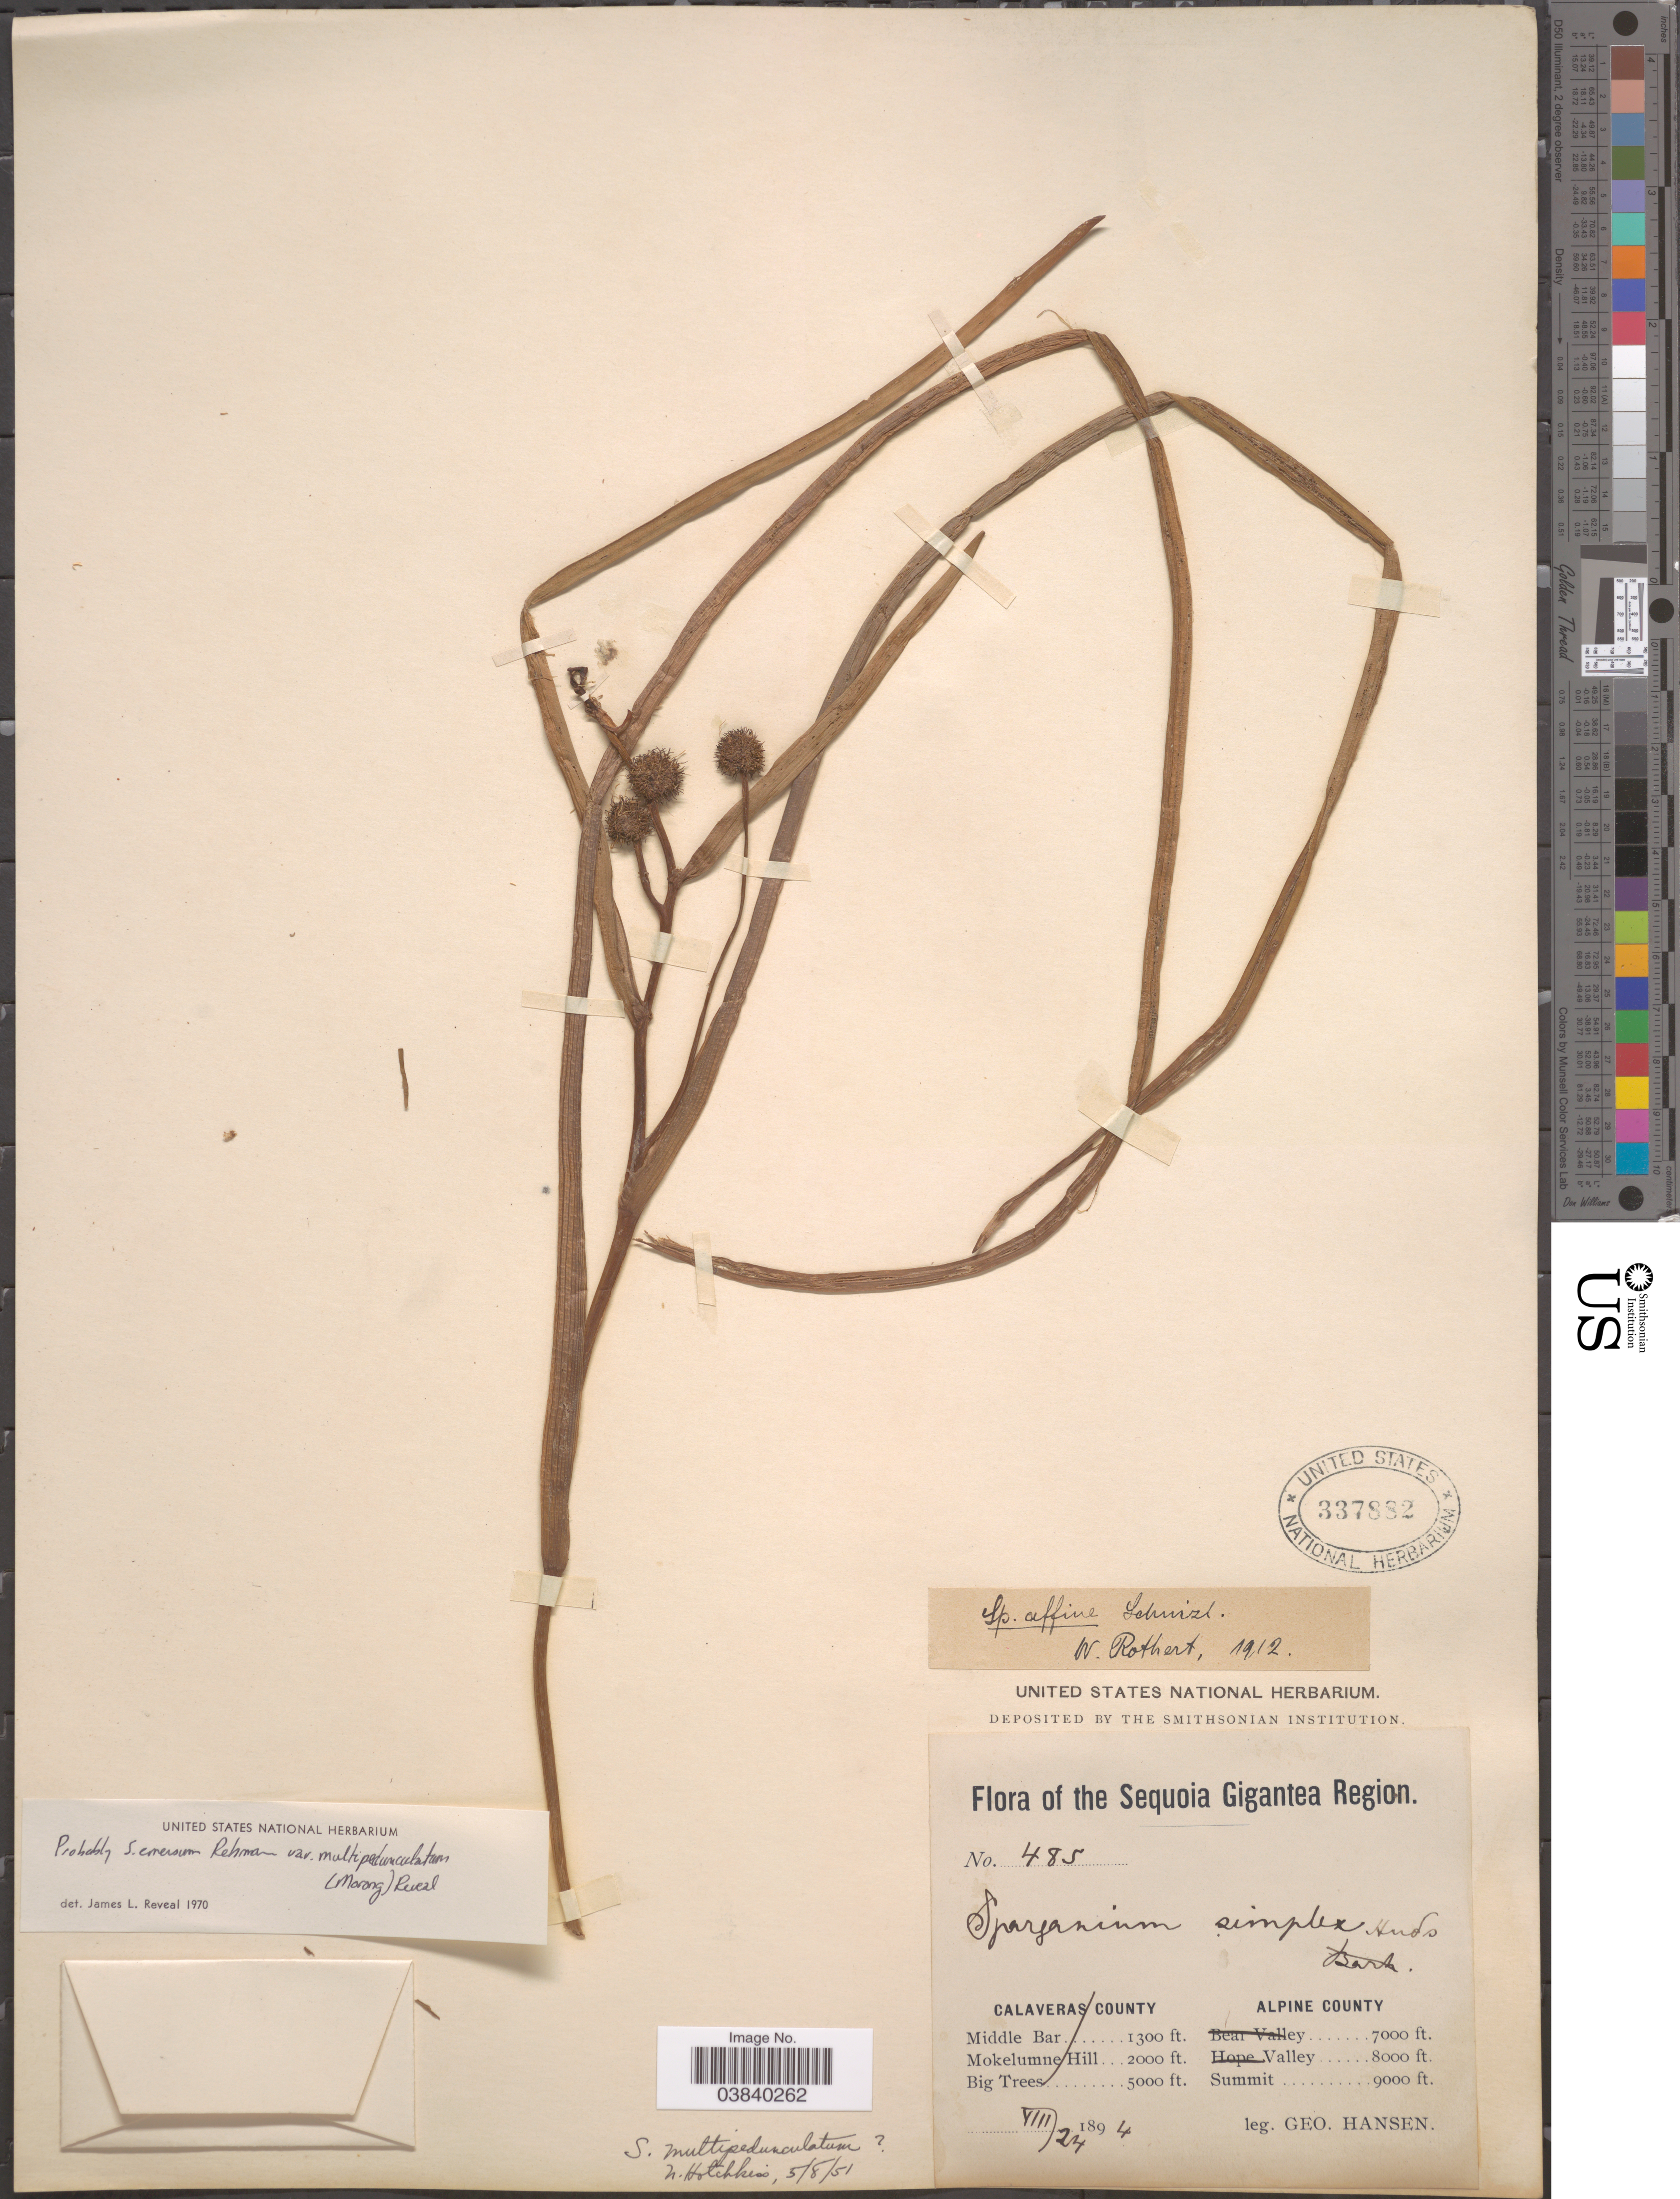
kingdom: Plantae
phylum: Tracheophyta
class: Liliopsida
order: Poales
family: Typhaceae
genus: Sparganium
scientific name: Sparganium emersum var. multipedunculatum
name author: (Morong) Reveal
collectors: G. Hansen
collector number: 485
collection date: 1894-08-24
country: United States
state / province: California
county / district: Alpine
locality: Sequoia Gigantea Region. Alpine County. Summit.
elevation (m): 2743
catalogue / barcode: US 337882